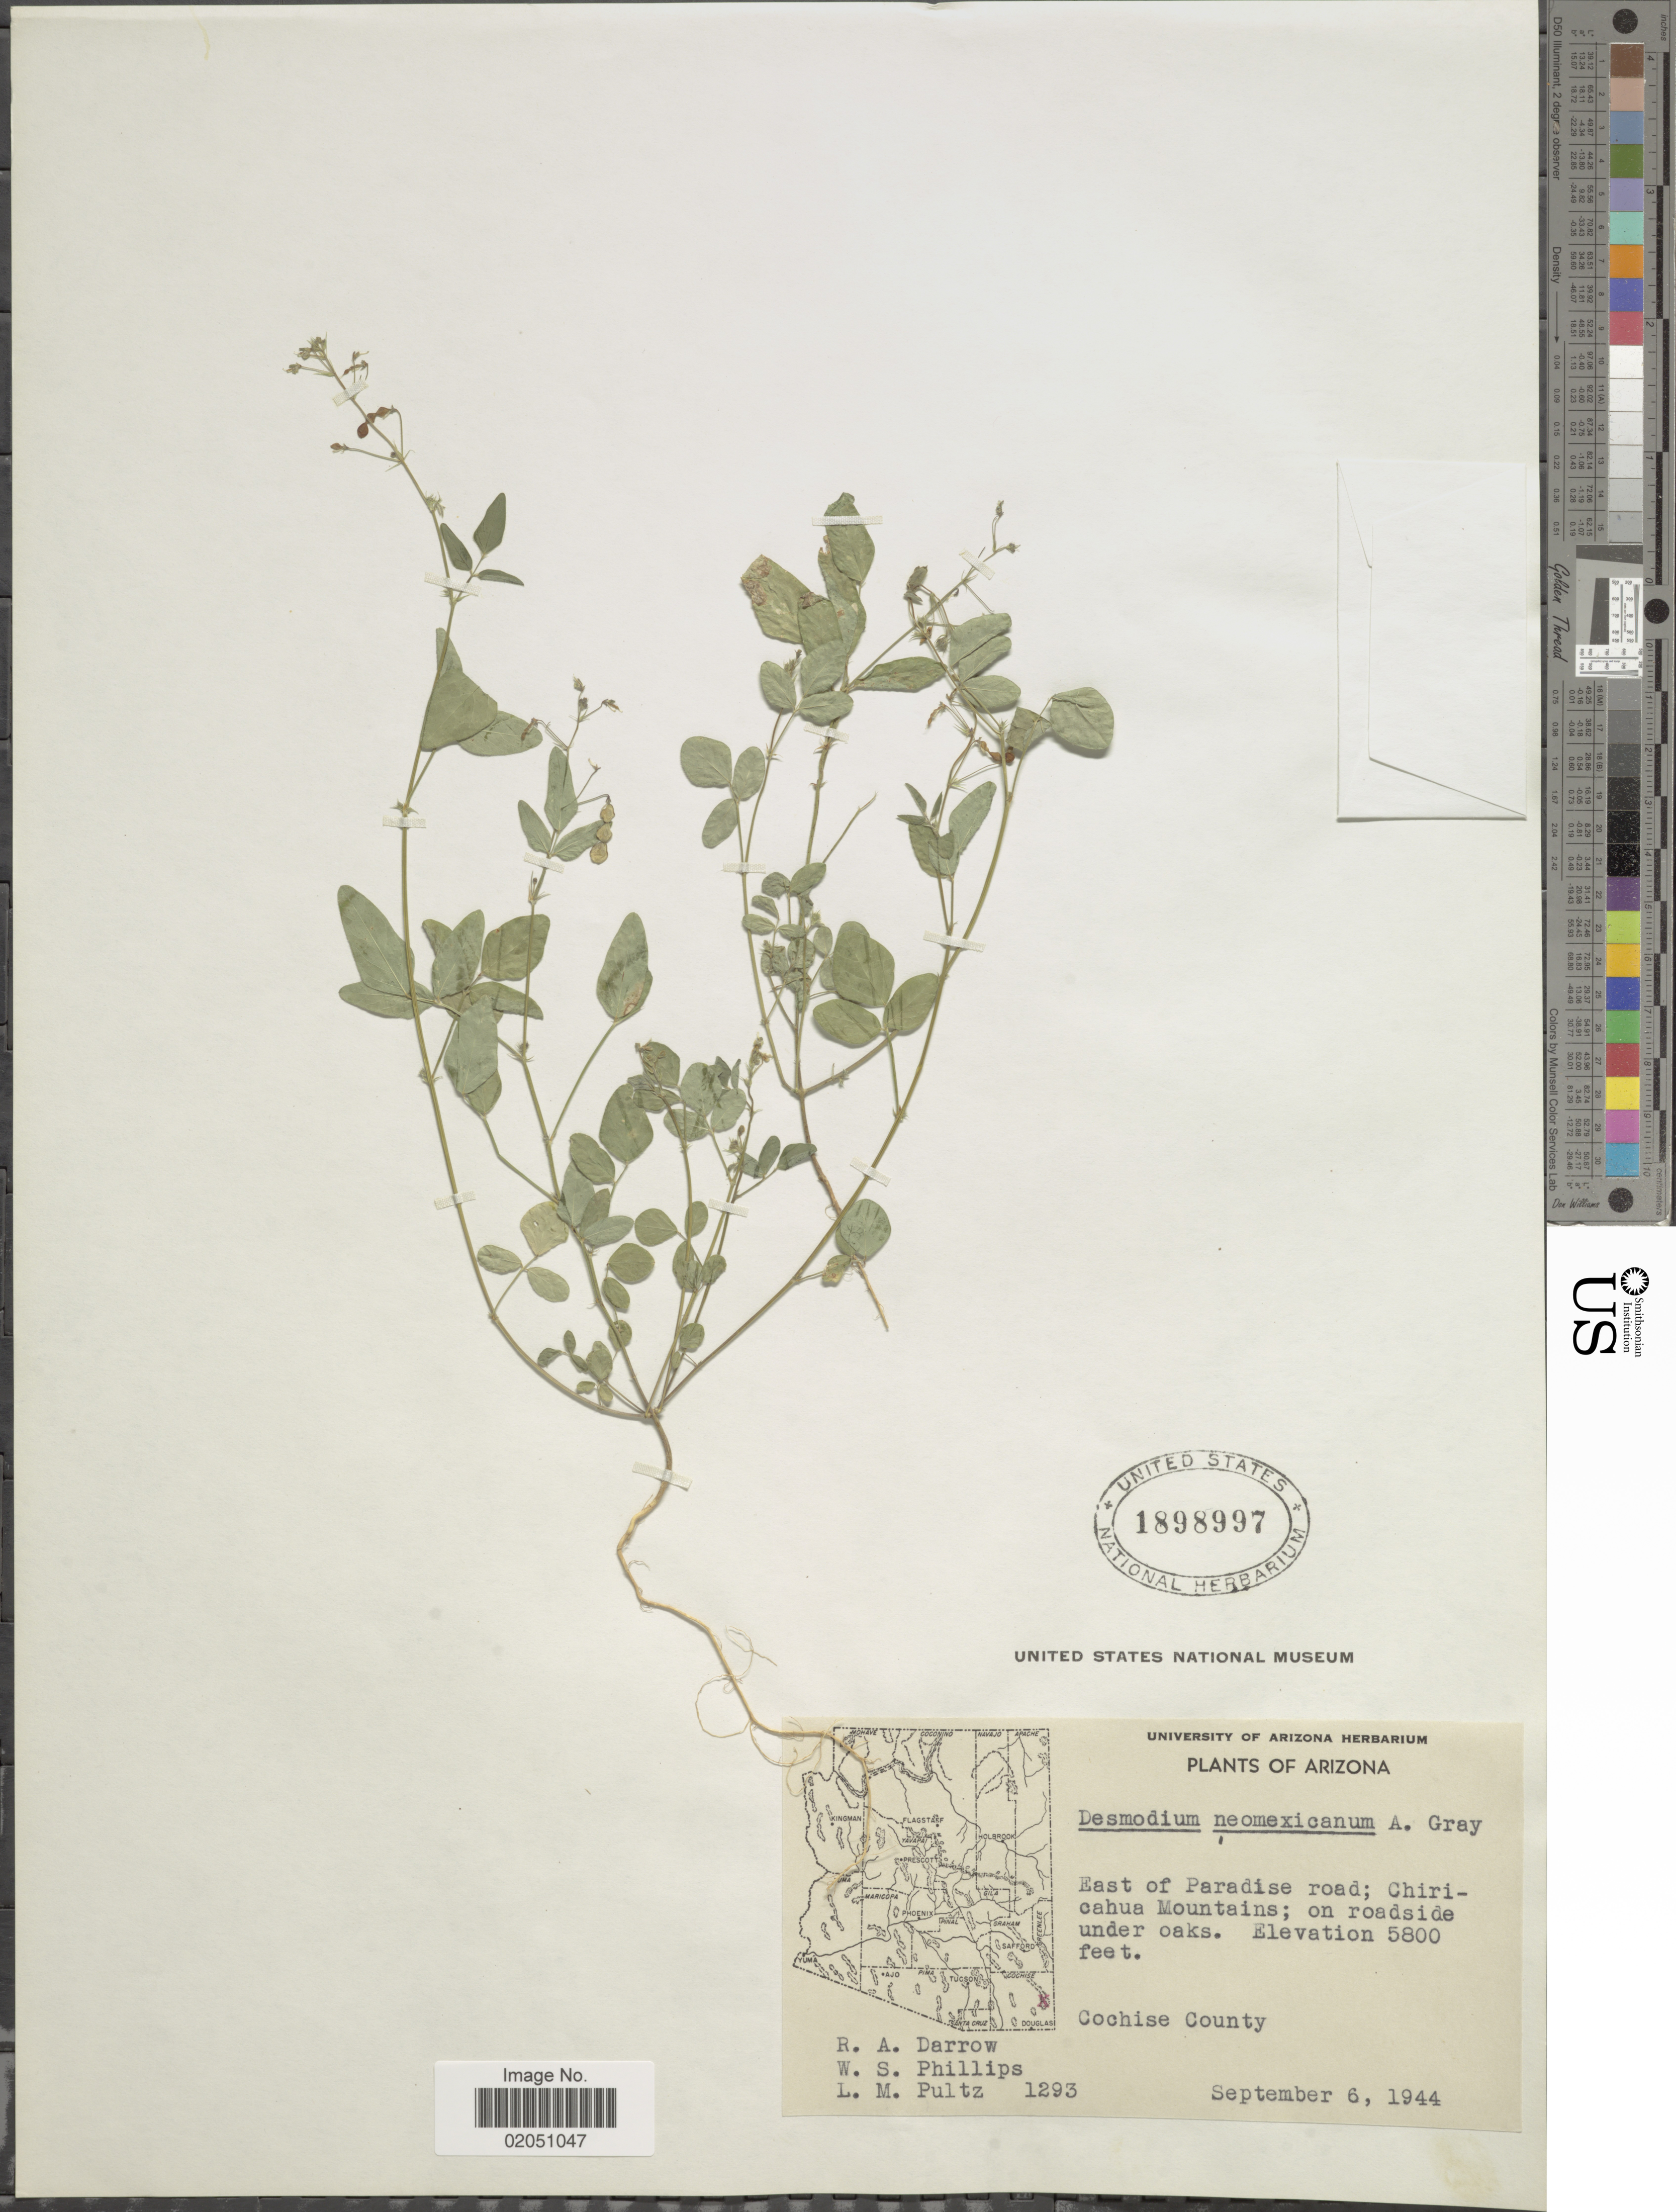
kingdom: Plantae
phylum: Tracheophyta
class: Magnoliopsida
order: Fabales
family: Fabaceae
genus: Desmodium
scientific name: Desmodium neomexicanum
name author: A. Gray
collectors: R. A. Darrow, W. S. Phillips & L. Pultz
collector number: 1293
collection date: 1944-09-06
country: United States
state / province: Arizona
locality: East of Paradise road; Chiricahua Mountains; on roadside under oaks, Cochise County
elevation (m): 1768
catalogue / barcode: US 1898997